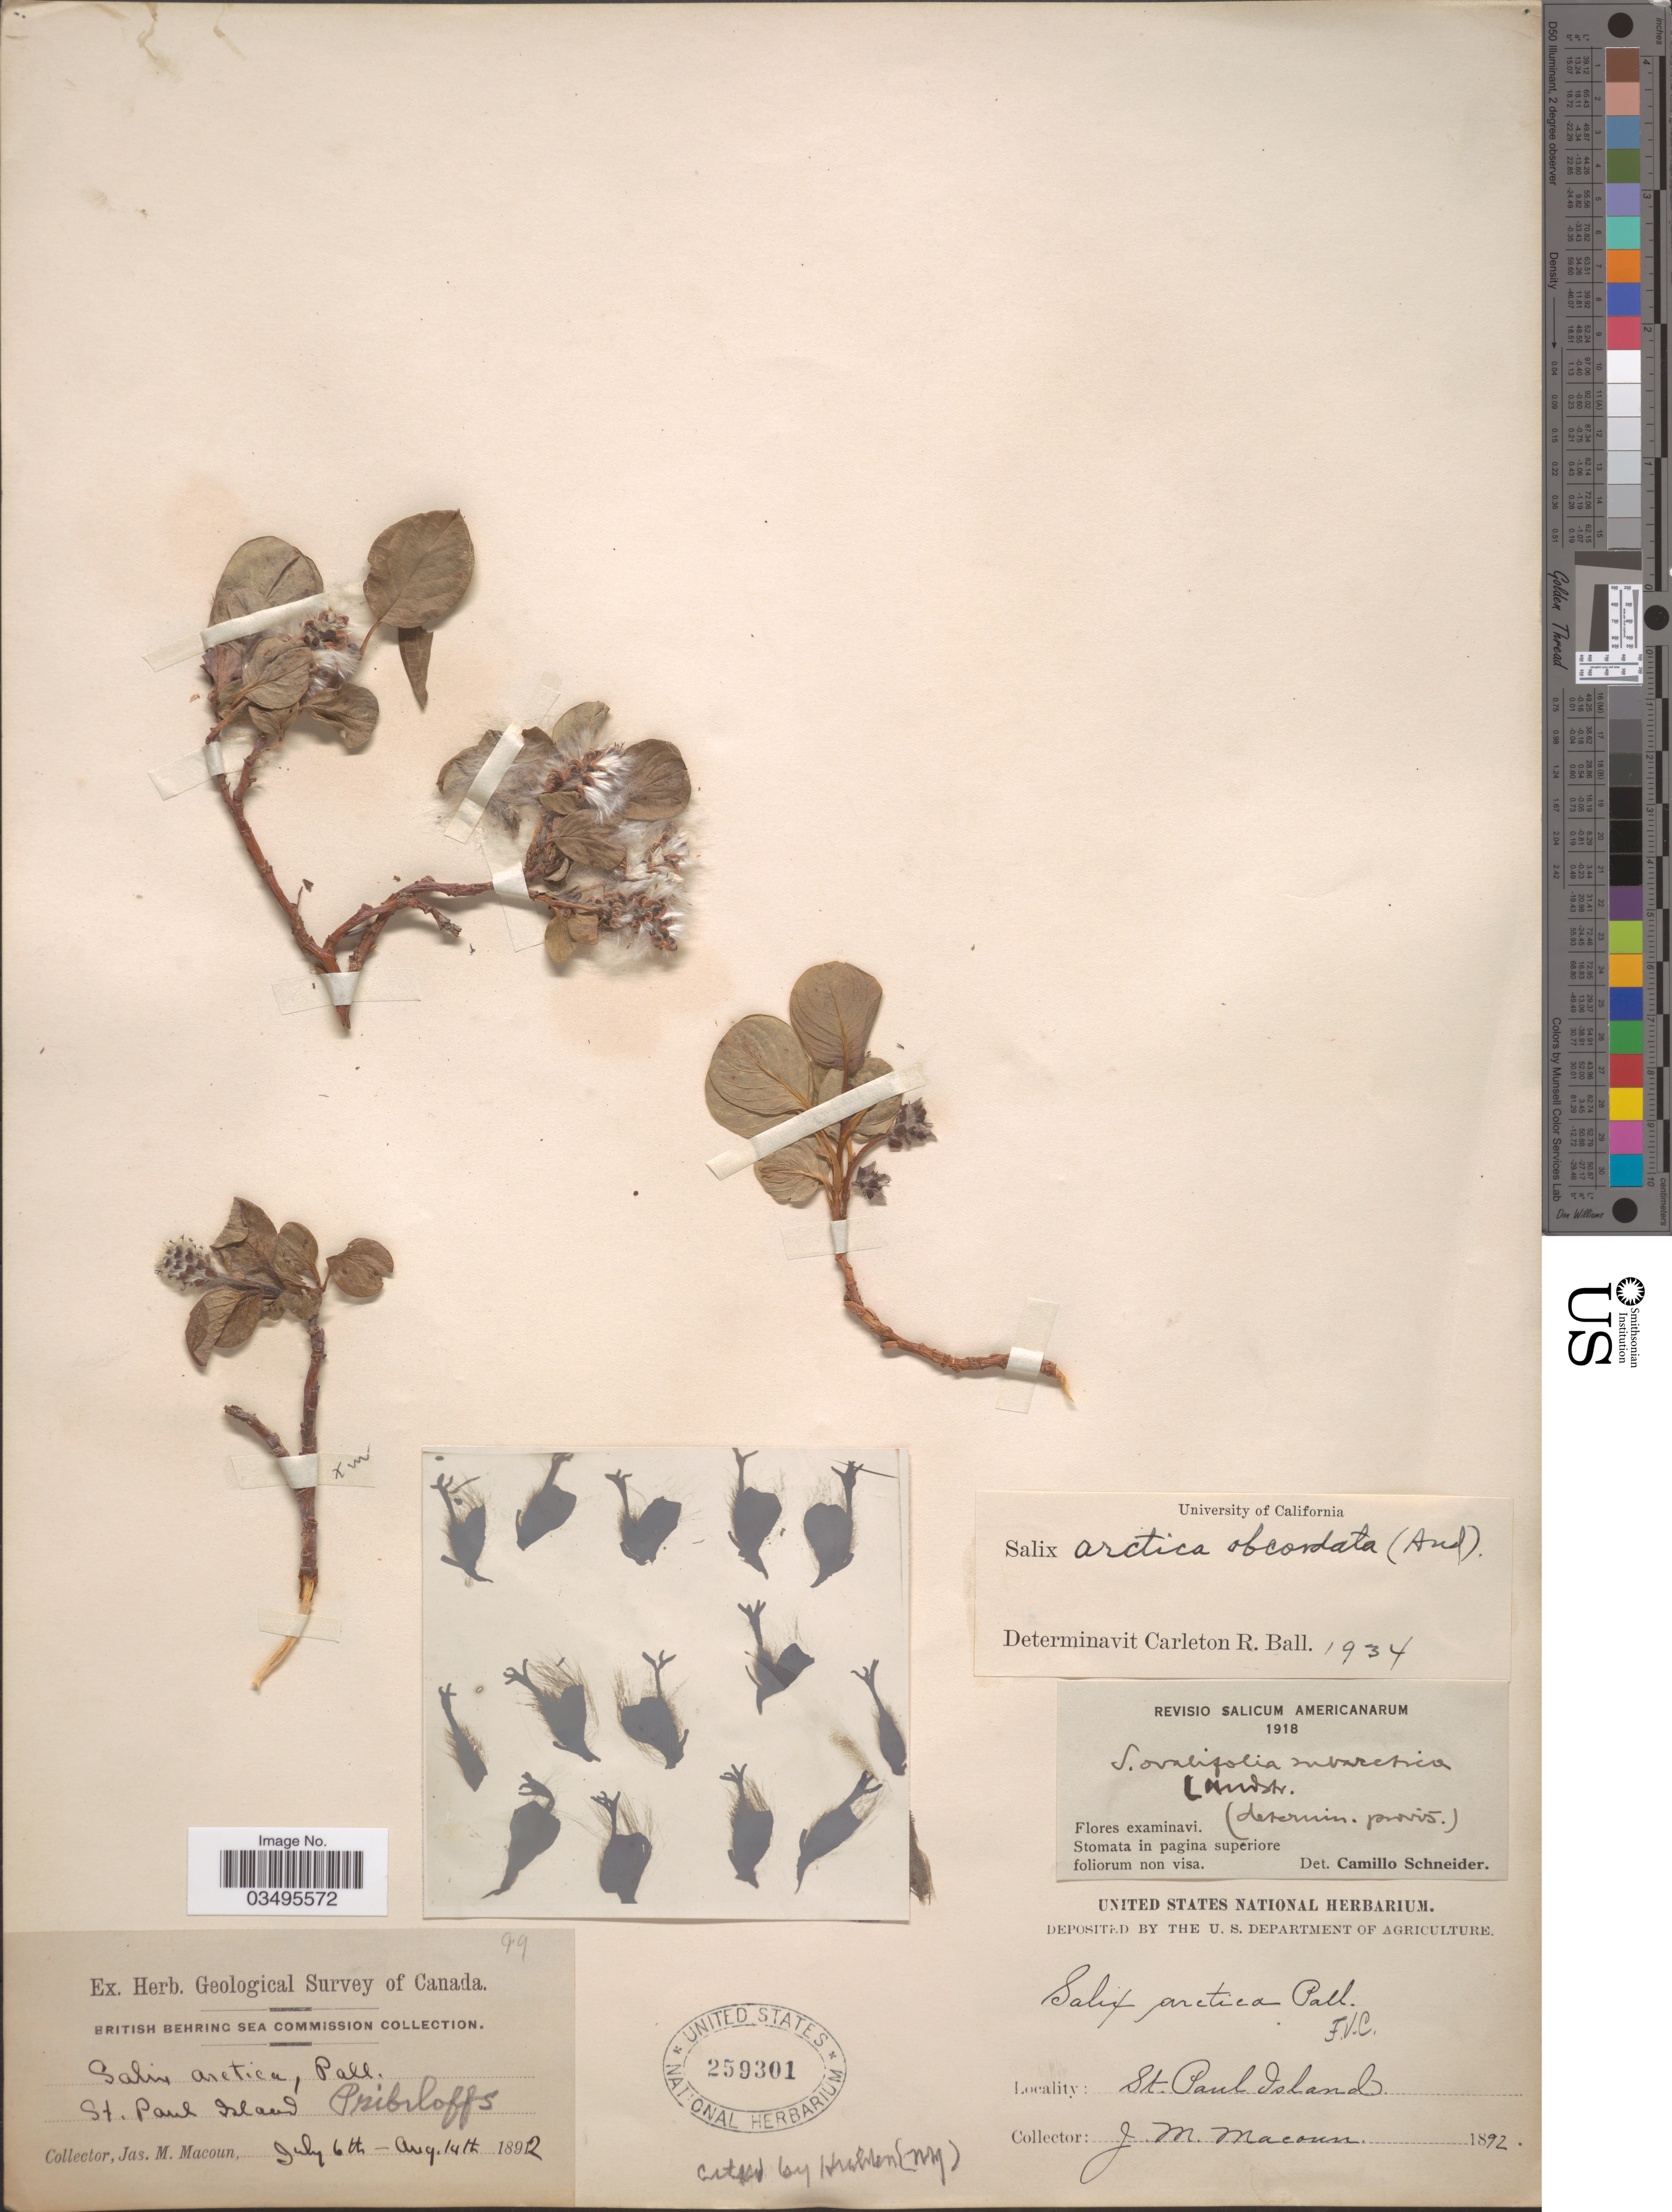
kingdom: Plantae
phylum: Tracheophyta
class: Magnoliopsida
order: Malpighiales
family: Salicaceae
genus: Salix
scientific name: Salix arctica var. obcordata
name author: (Andersson) Rydb.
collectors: J. M. Macoun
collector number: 99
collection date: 1892-07-06/1892-08-14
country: United States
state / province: Alaska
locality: St. Paul Island. Pribiloffs.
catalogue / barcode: US 259301